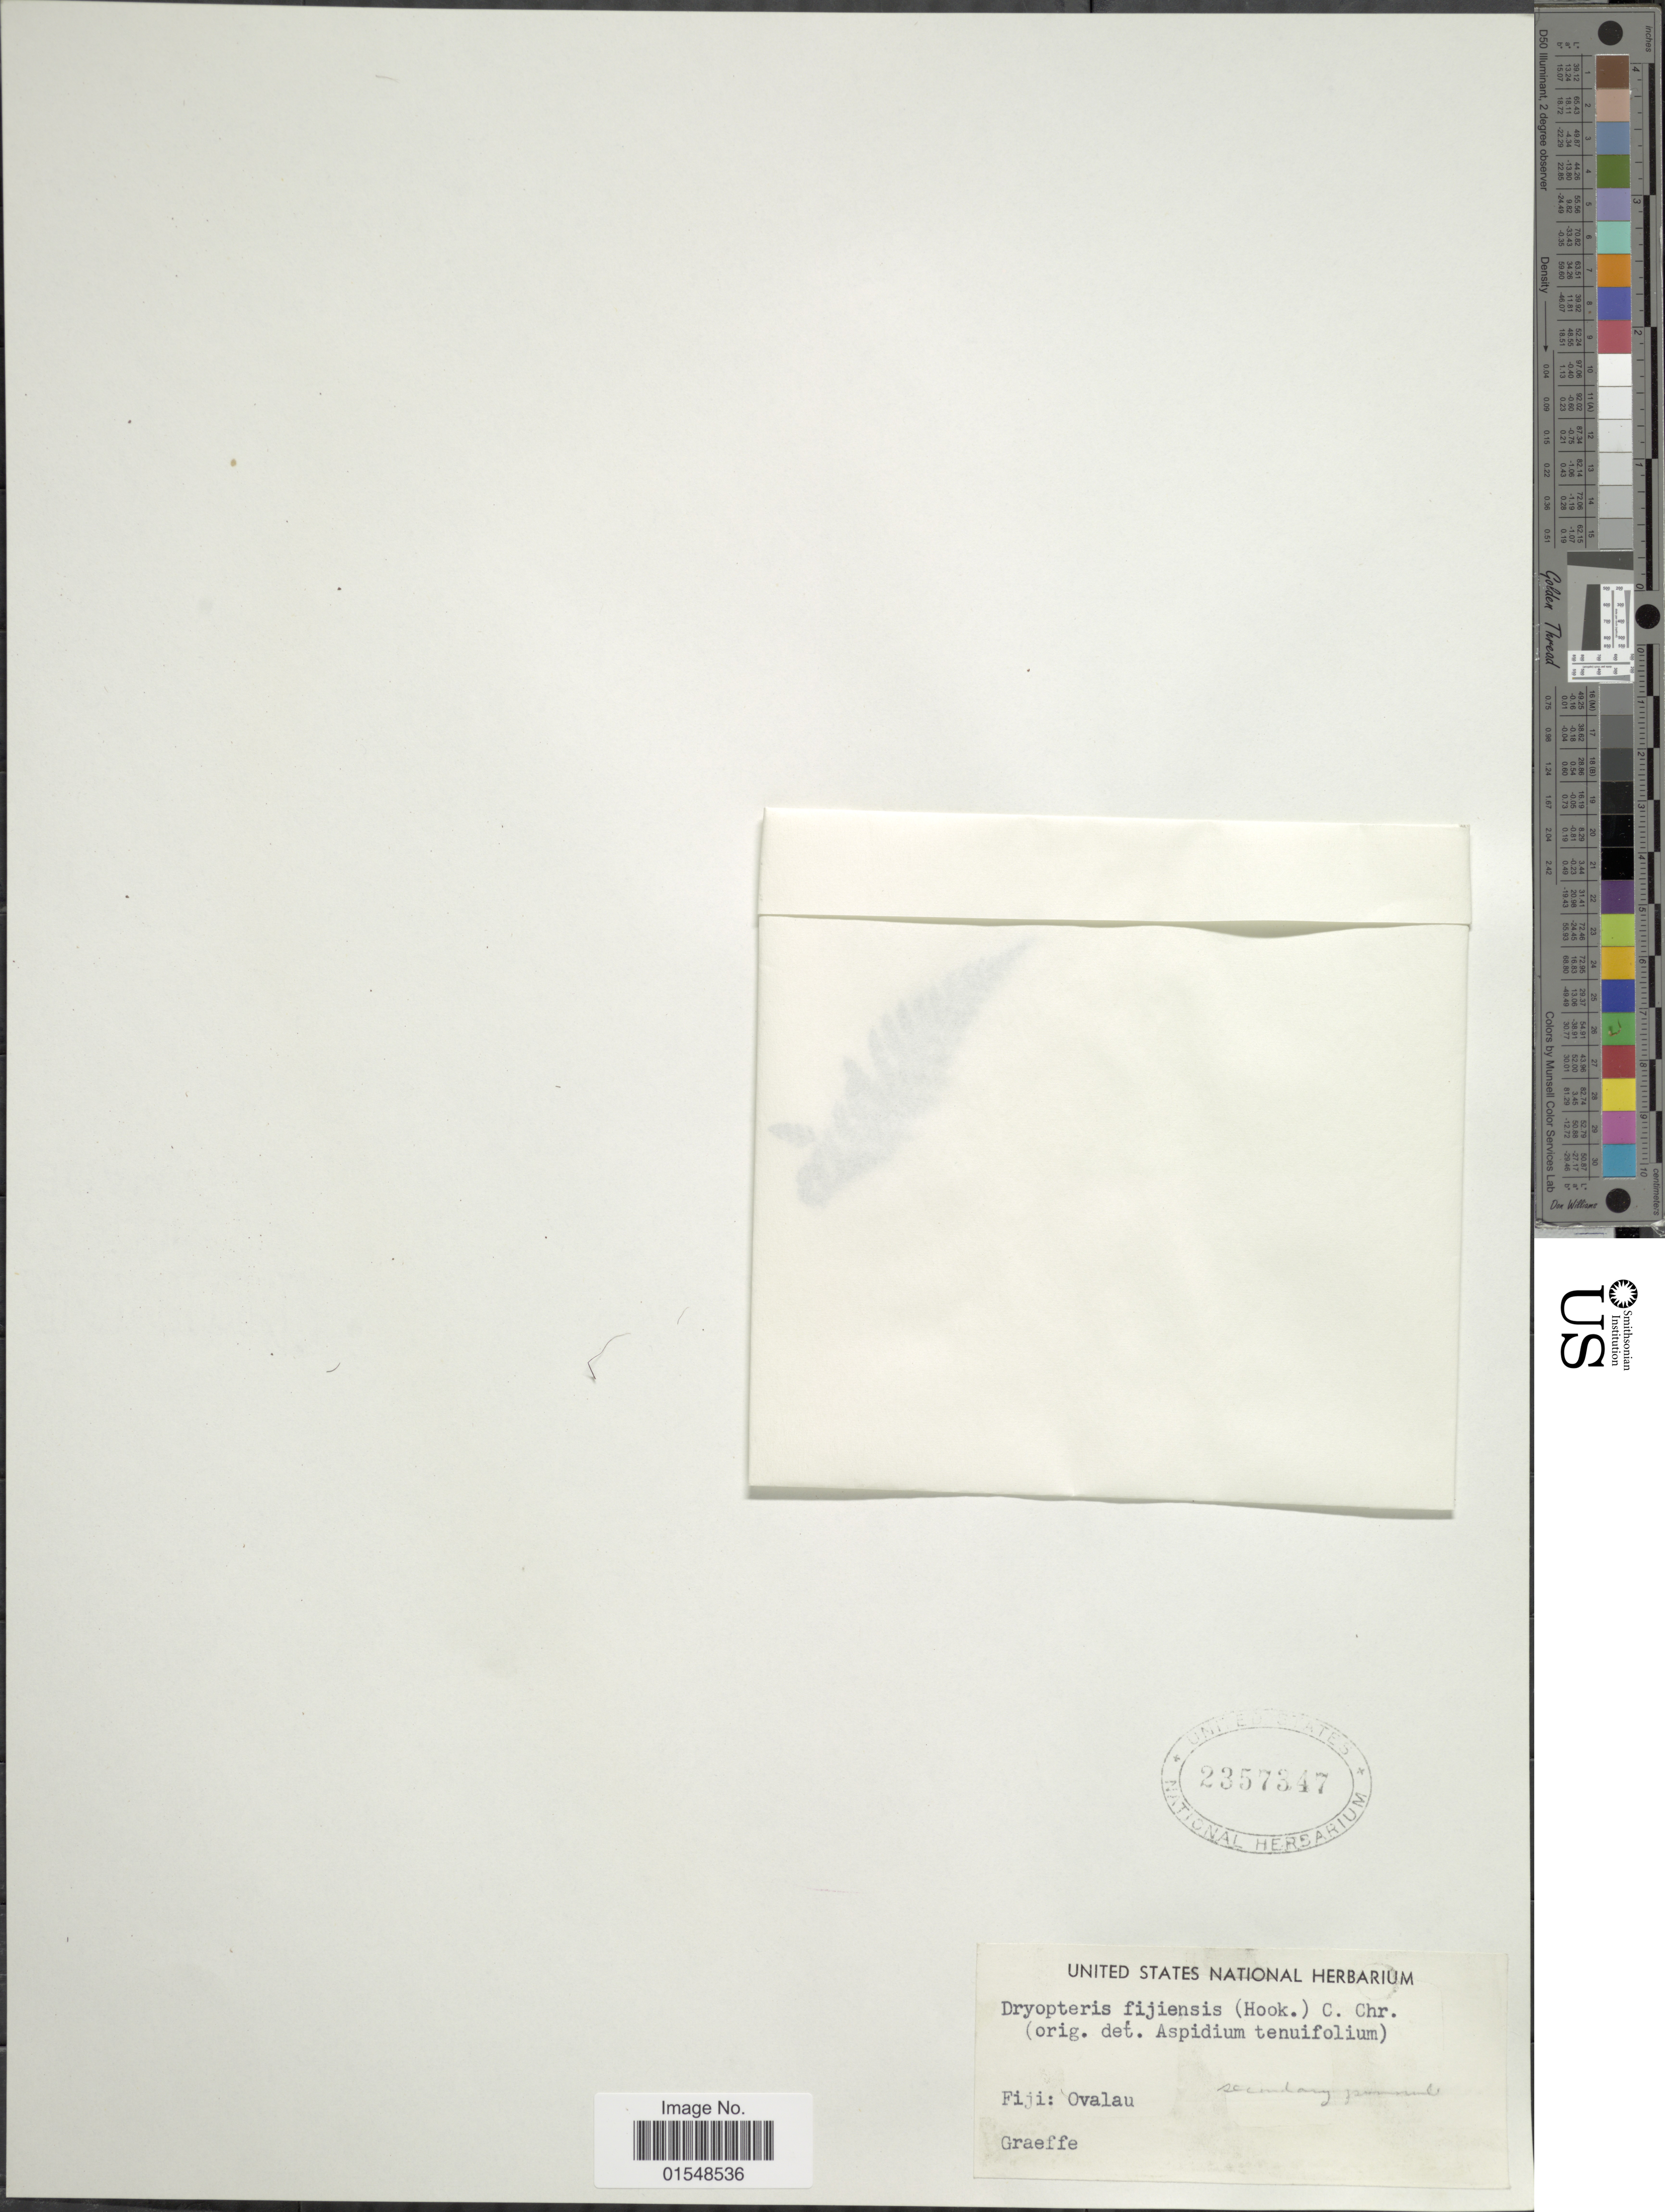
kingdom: Plantae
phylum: Tracheophyta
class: Polypodiopsida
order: Polypodiales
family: Dryopteridaceae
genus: Ctenitis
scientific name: Ctenitis fijiensis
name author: (Hook.) Copel.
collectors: Graeffe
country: Fiji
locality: Ovalau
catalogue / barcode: US 2357347